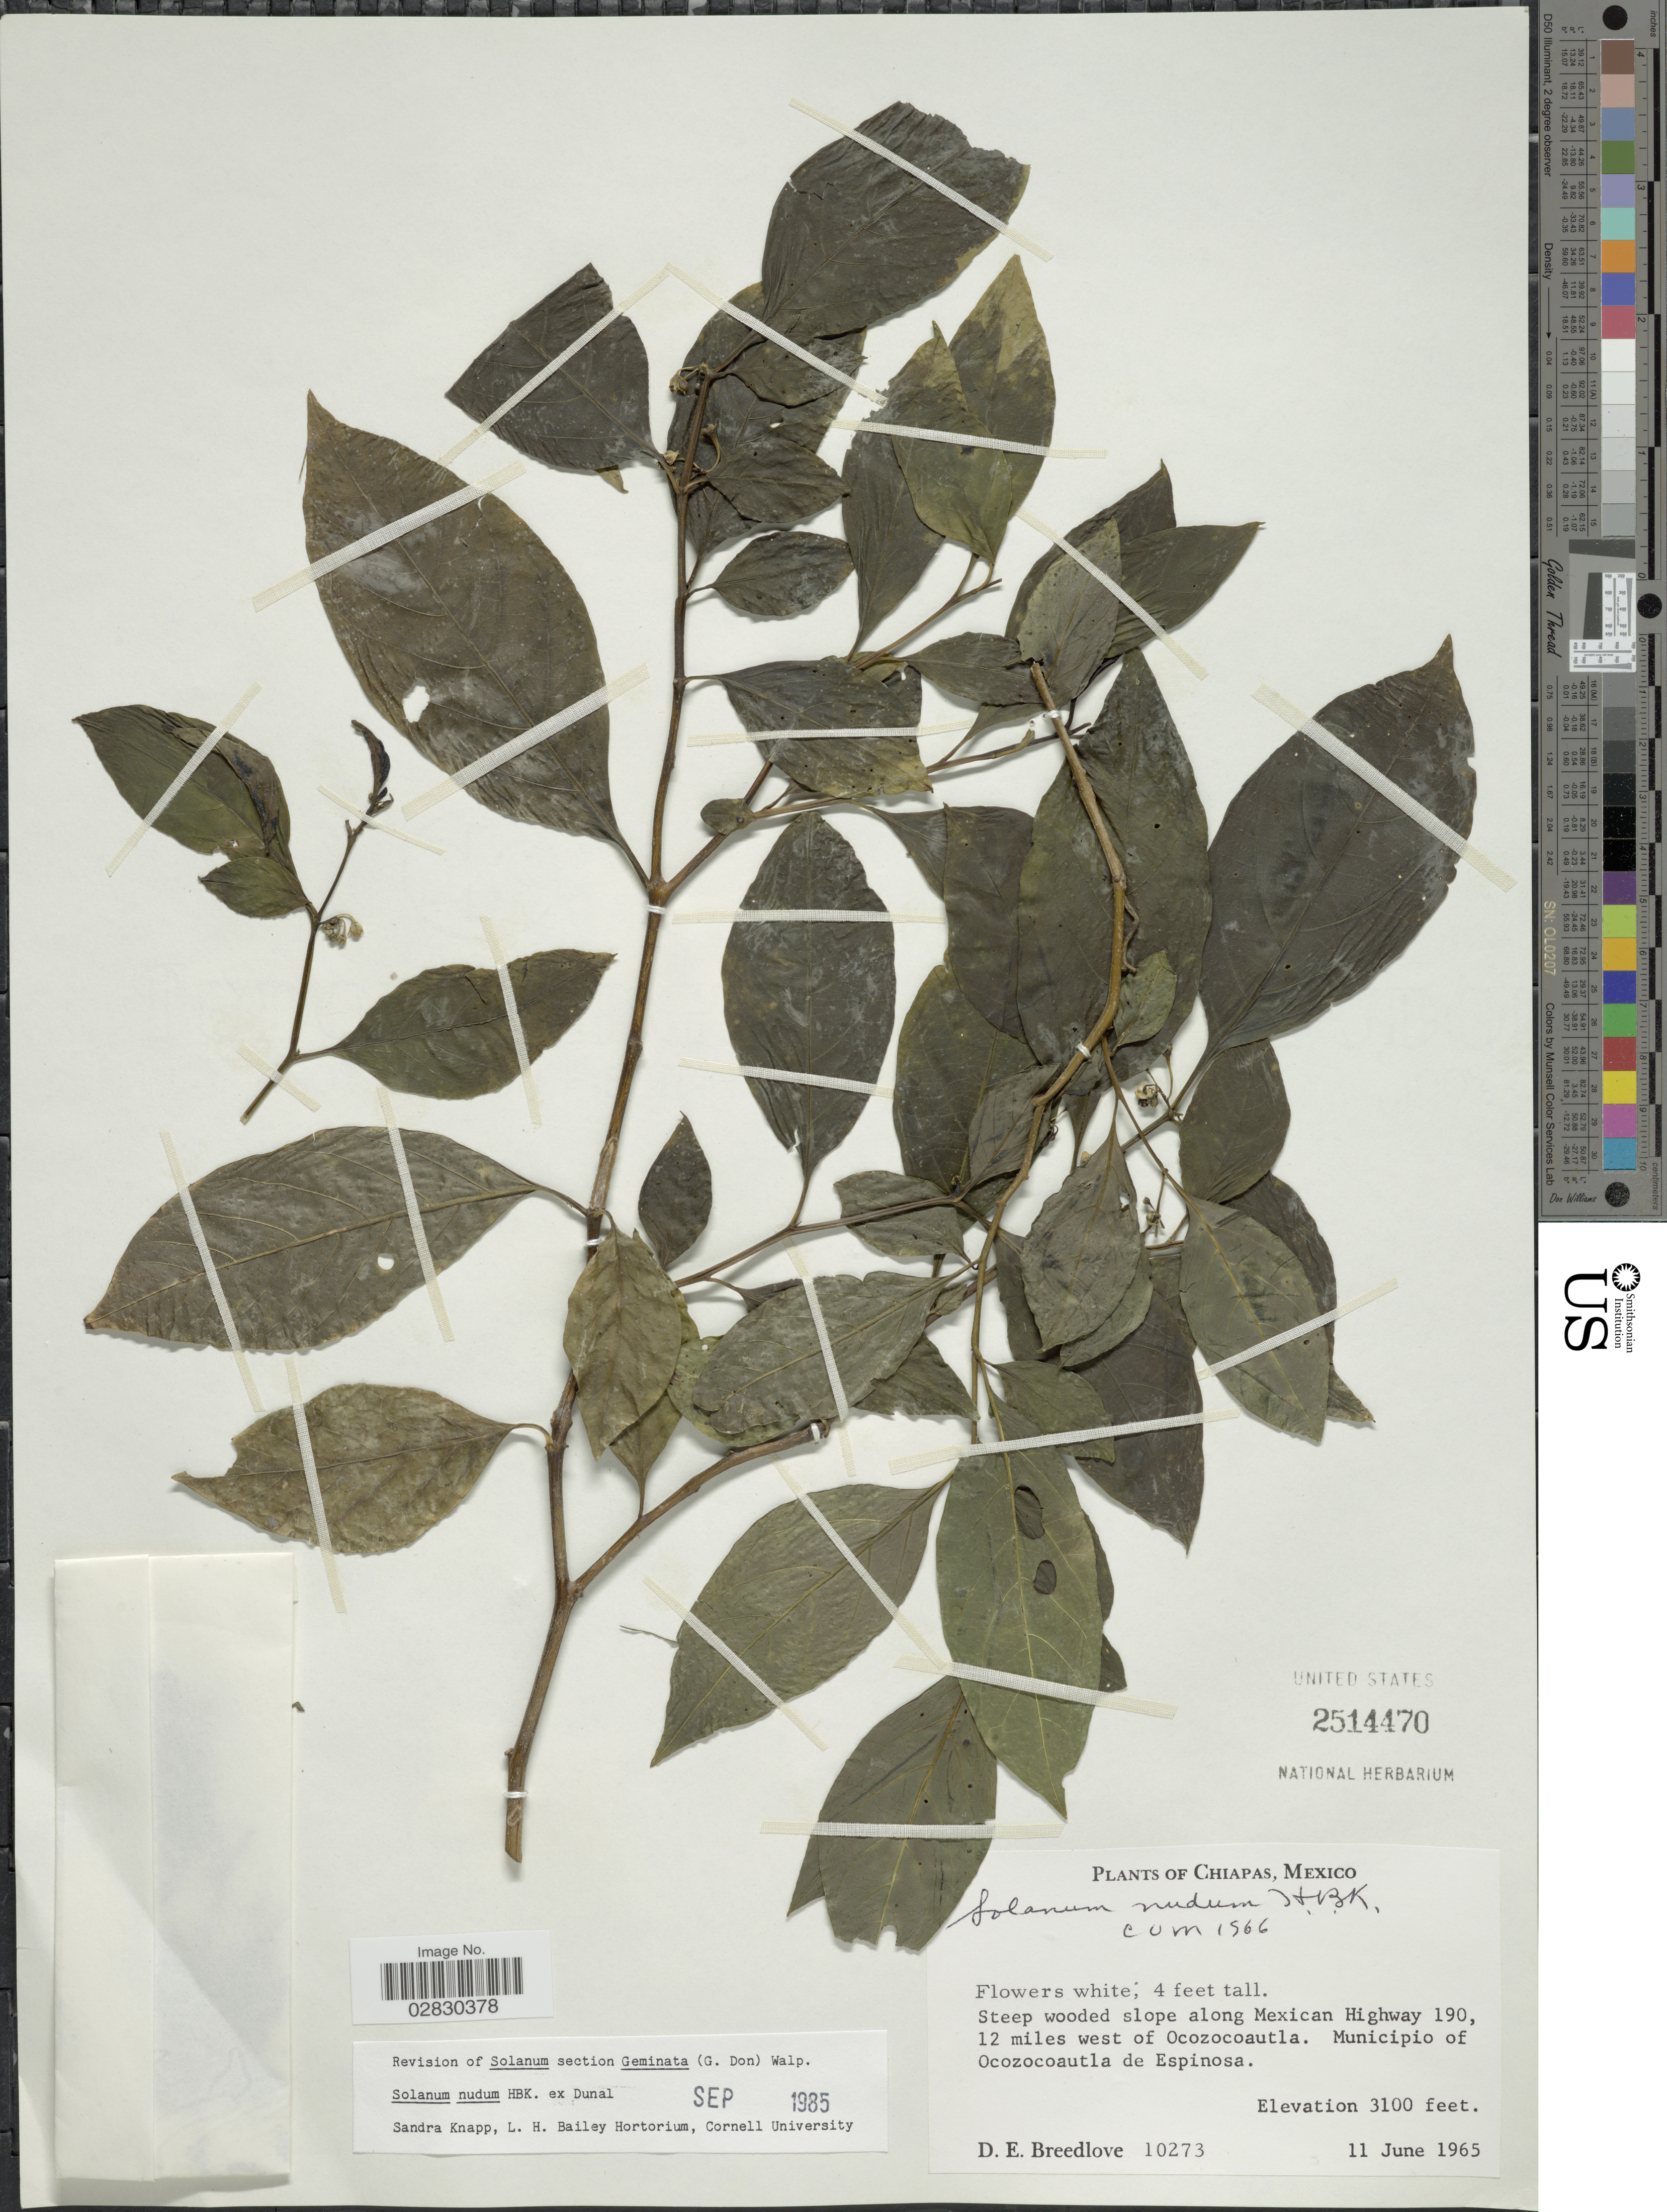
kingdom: Plantae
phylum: Tracheophyta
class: Magnoliopsida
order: Solanales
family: Solanaceae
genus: Solanum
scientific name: Solanum nudum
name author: Humb. & Bonpl. ex Dunal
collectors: D. E. Breedlove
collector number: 10273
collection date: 1965-06-11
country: Mexico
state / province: Chiapas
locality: Steep wooded slope along Mexican Highway 190, 12 miles west of Ocozocoautla. Municipio of Ocozocoautla de Espinosa.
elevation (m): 945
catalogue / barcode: US 2514470